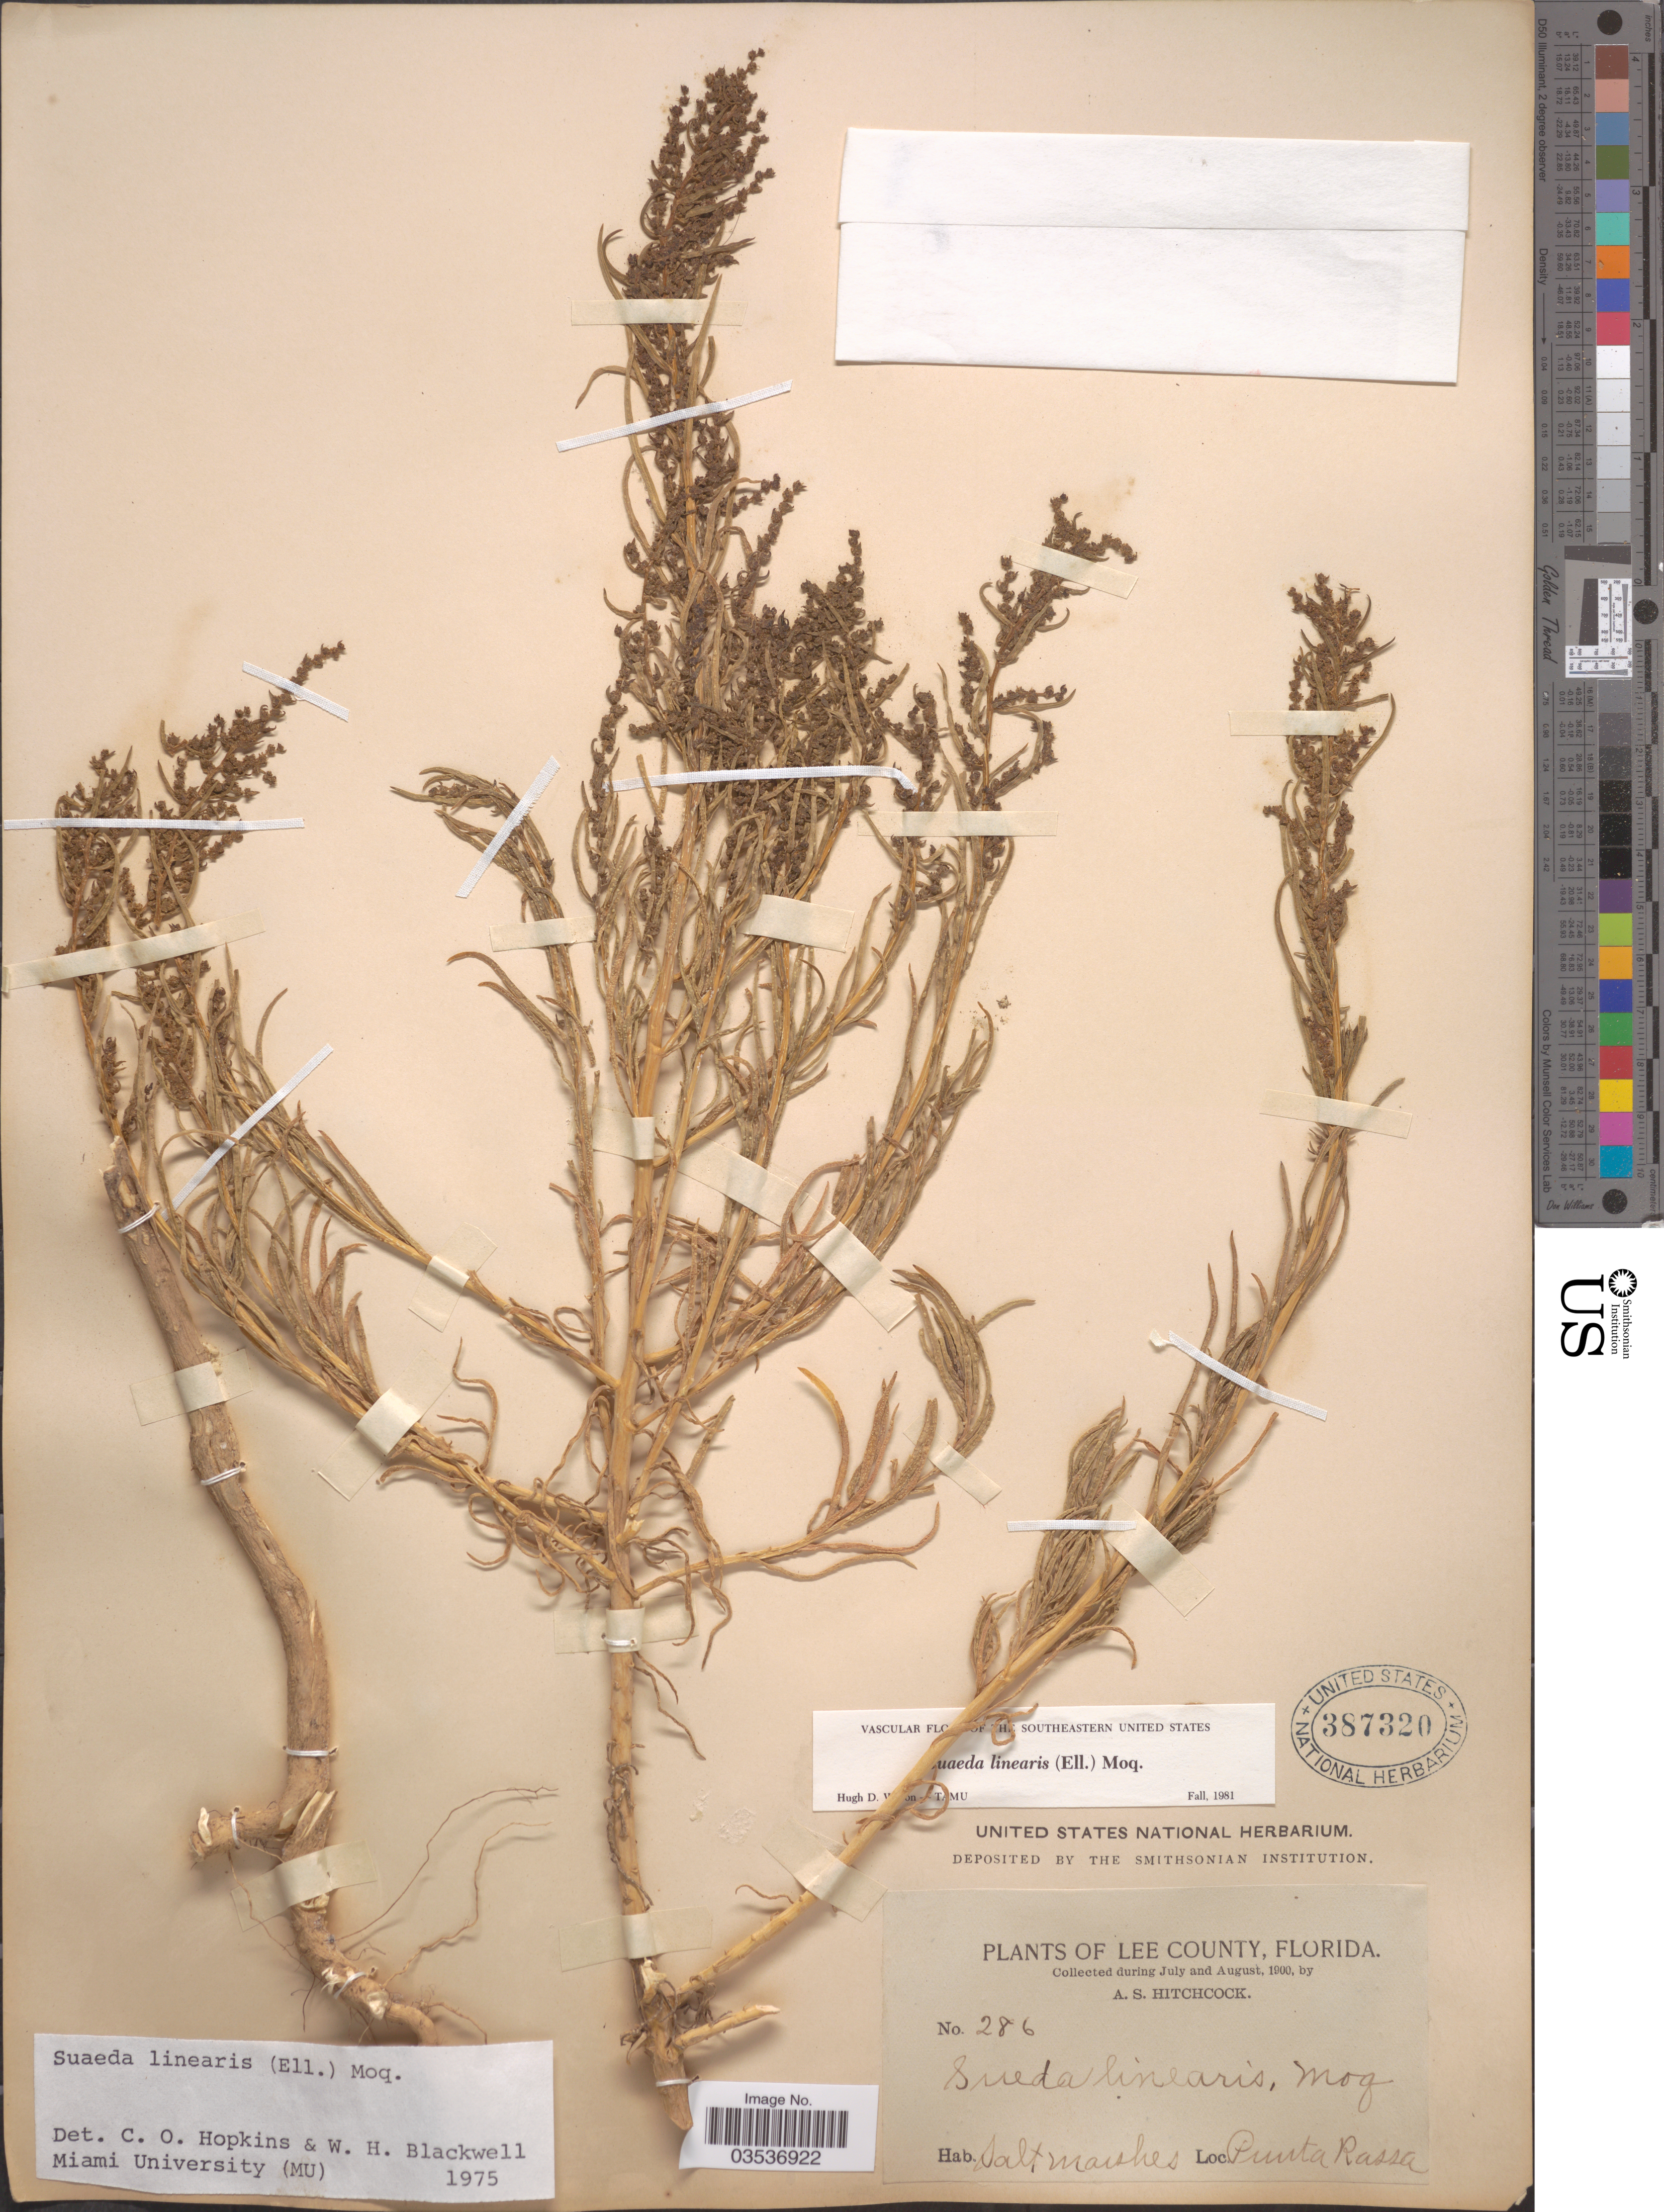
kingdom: Plantae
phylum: Tracheophyta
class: Magnoliopsida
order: Caryophyllales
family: Amaranthaceae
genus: Dondia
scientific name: Dondia linearis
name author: (Elliott) A. Heller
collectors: A. S. Hitchcock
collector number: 286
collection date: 1900-07/1900-08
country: United States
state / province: Florida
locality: Lee County. Punta Rassa.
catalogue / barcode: US 387320